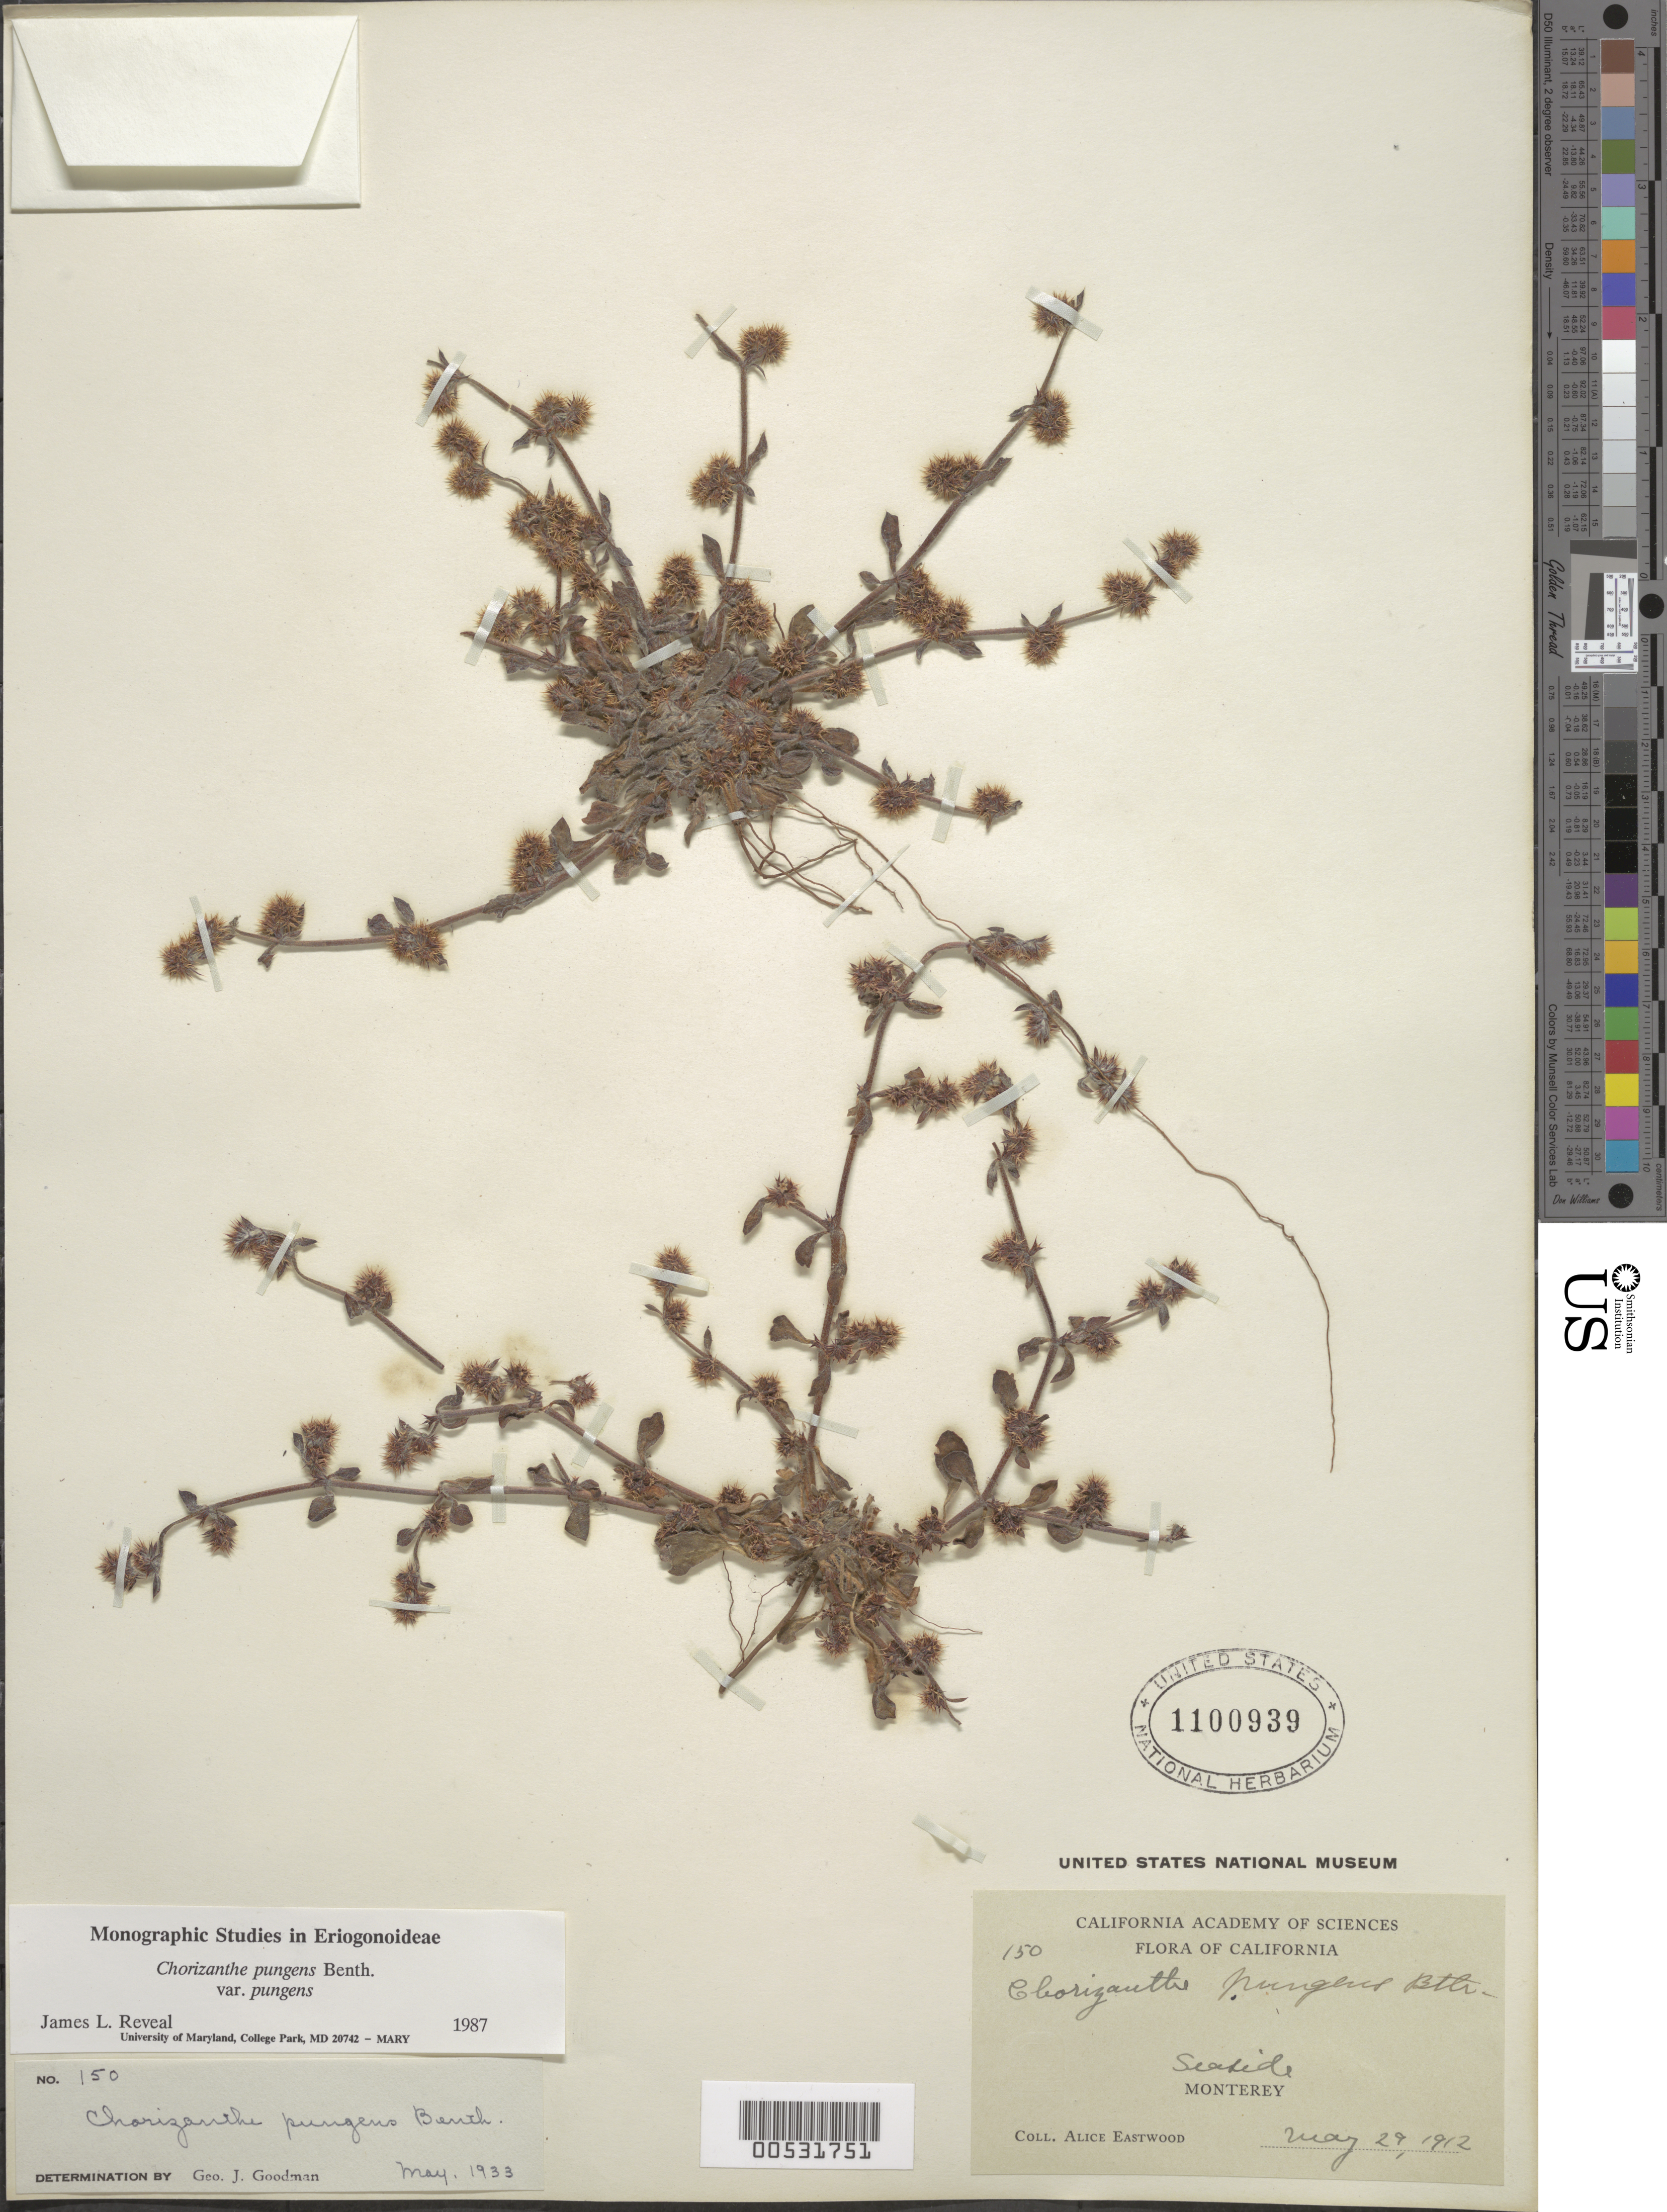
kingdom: Plantae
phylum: Tracheophyta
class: Magnoliopsida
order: Caryophyllales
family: Polygonaceae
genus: Chorizanthe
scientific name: Chorizanthe pungens var. pungens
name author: Benth.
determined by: Reveal, J. L.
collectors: A. Eastwood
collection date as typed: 29 May 1912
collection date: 1912-05-29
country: United States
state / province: California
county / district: Monterey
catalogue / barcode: US 1100939